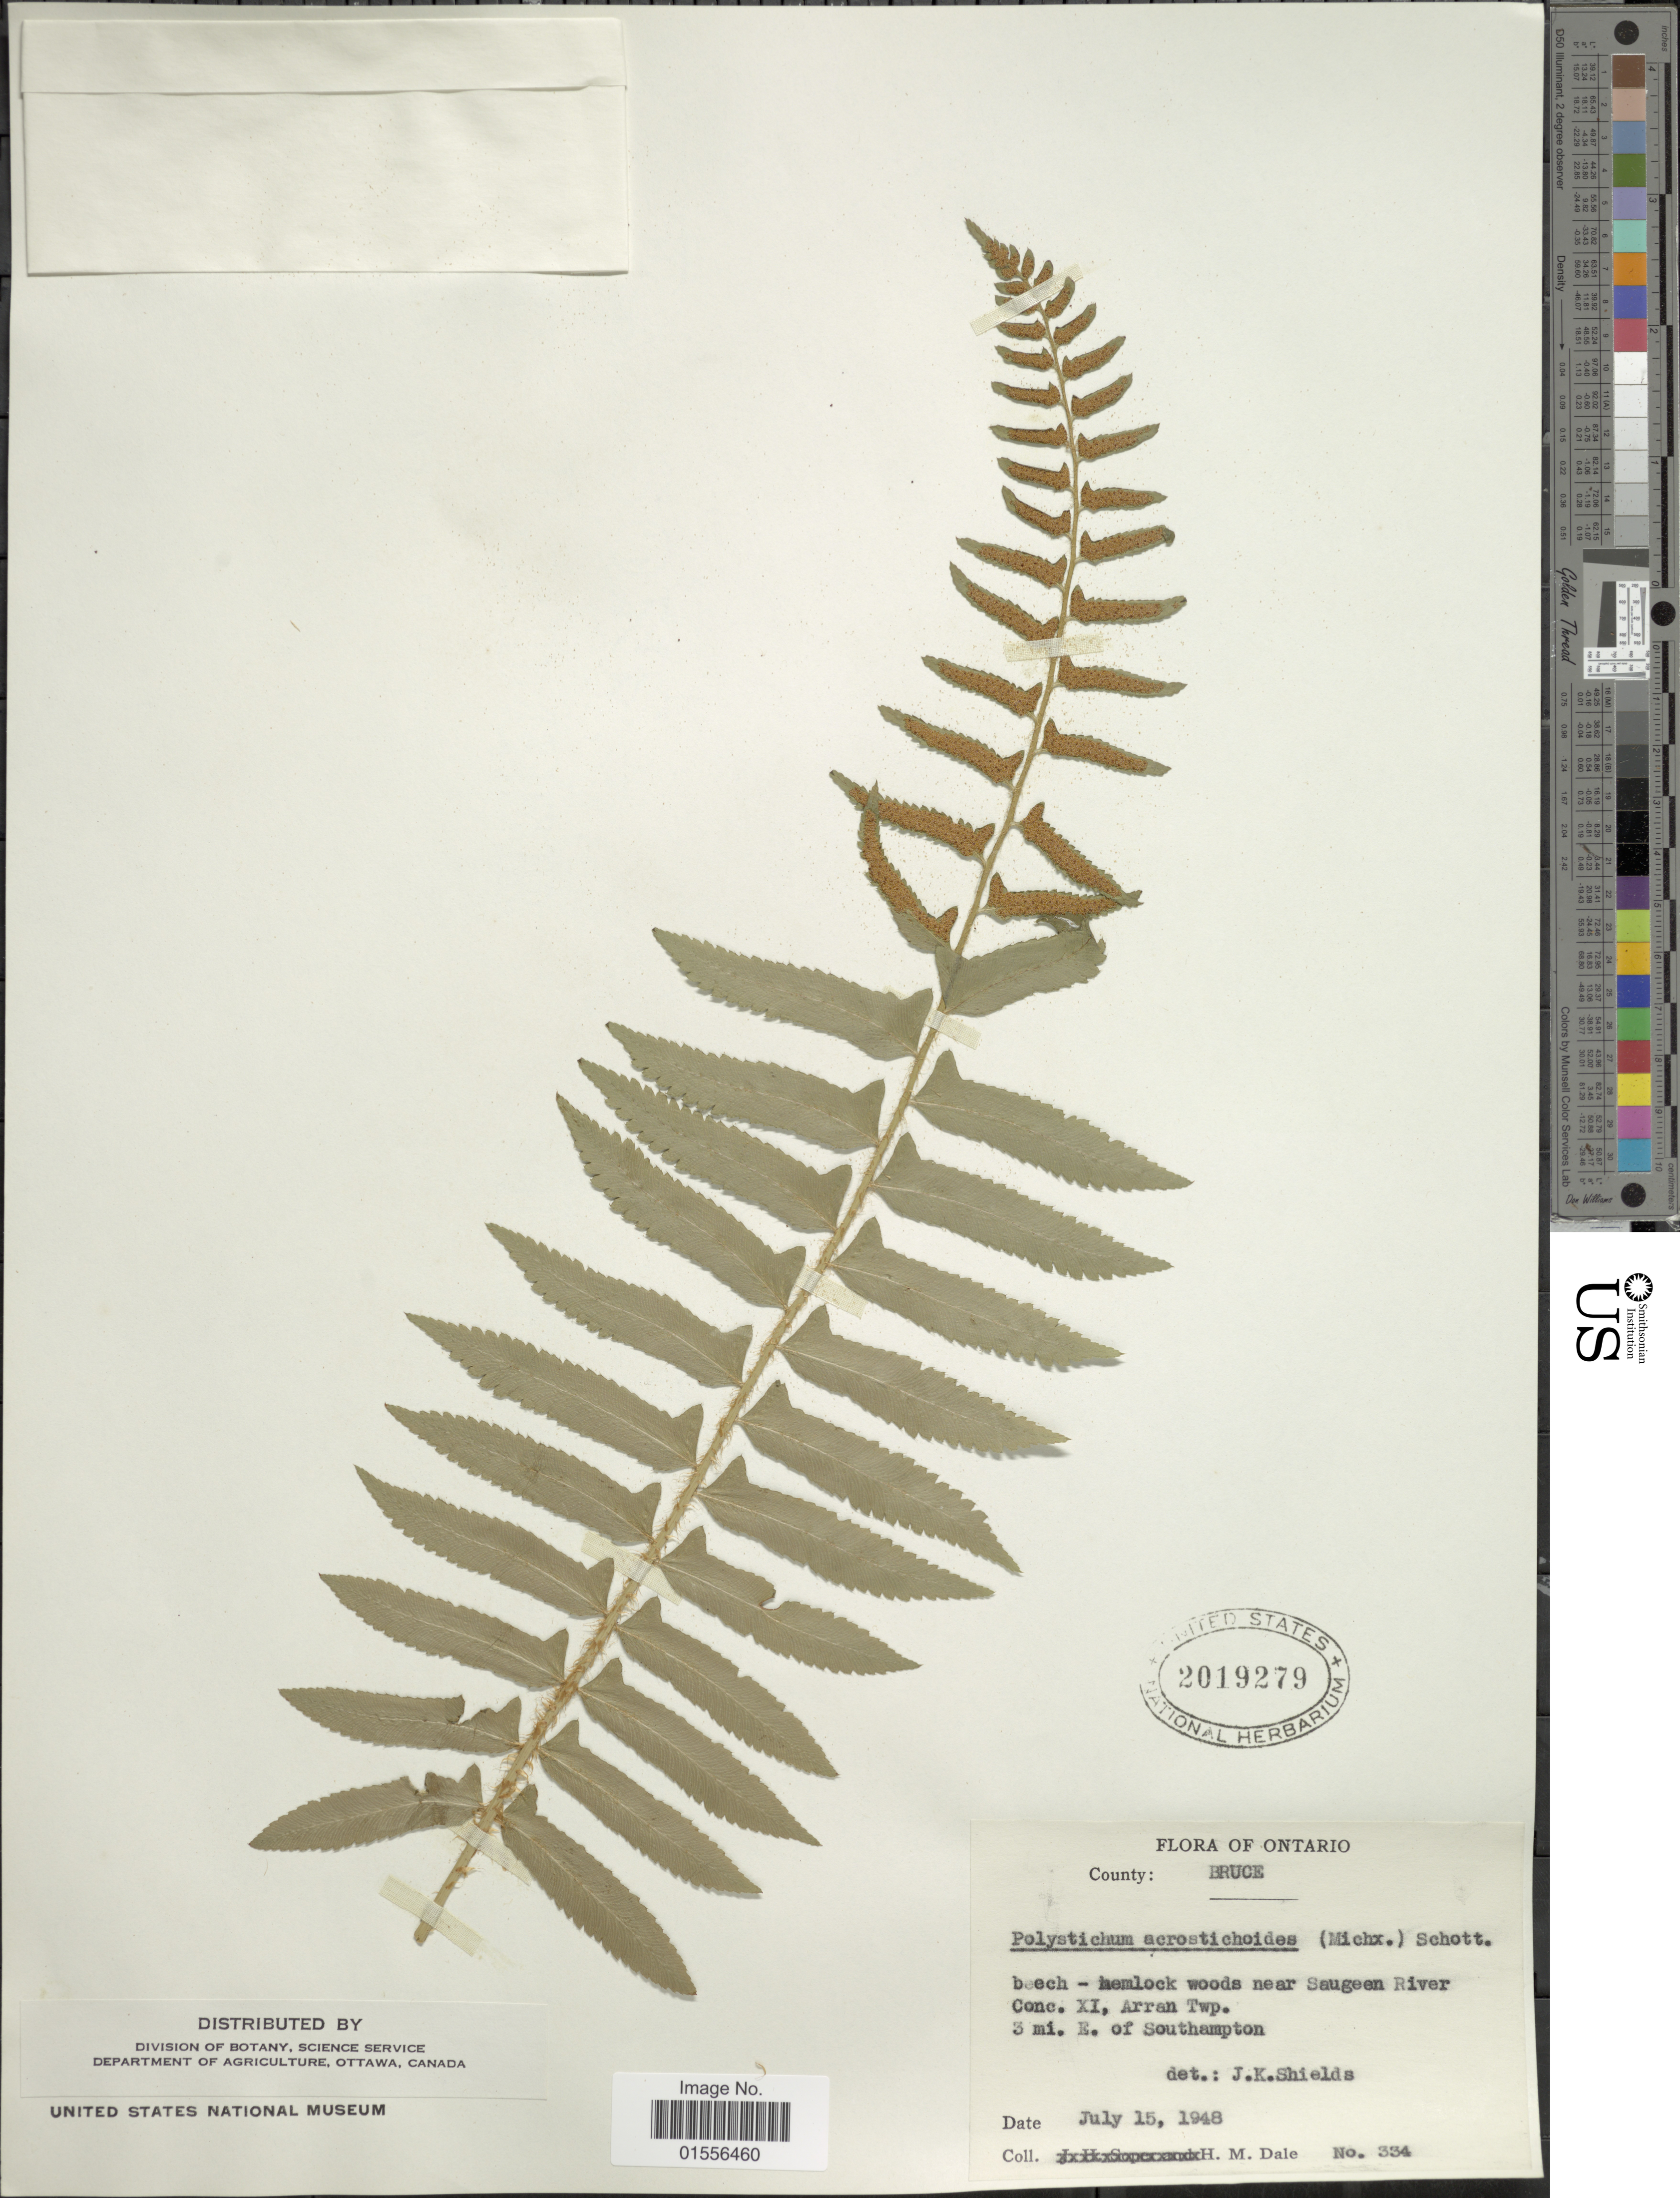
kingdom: Plantae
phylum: Tracheophyta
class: Polypodiopsida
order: Polypodiales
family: Dryopteridaceae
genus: Polystichum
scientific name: Polystichum acrostichoides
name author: (Michx.) Schott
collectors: H. M. Dale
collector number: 334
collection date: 1948-07-15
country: Canada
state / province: Ontario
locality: County: Bruce, beech - hemlock woods near Saugeen River Conc. XI, Arran Twp. 3 mi. E. of Southampton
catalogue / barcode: US 2019279